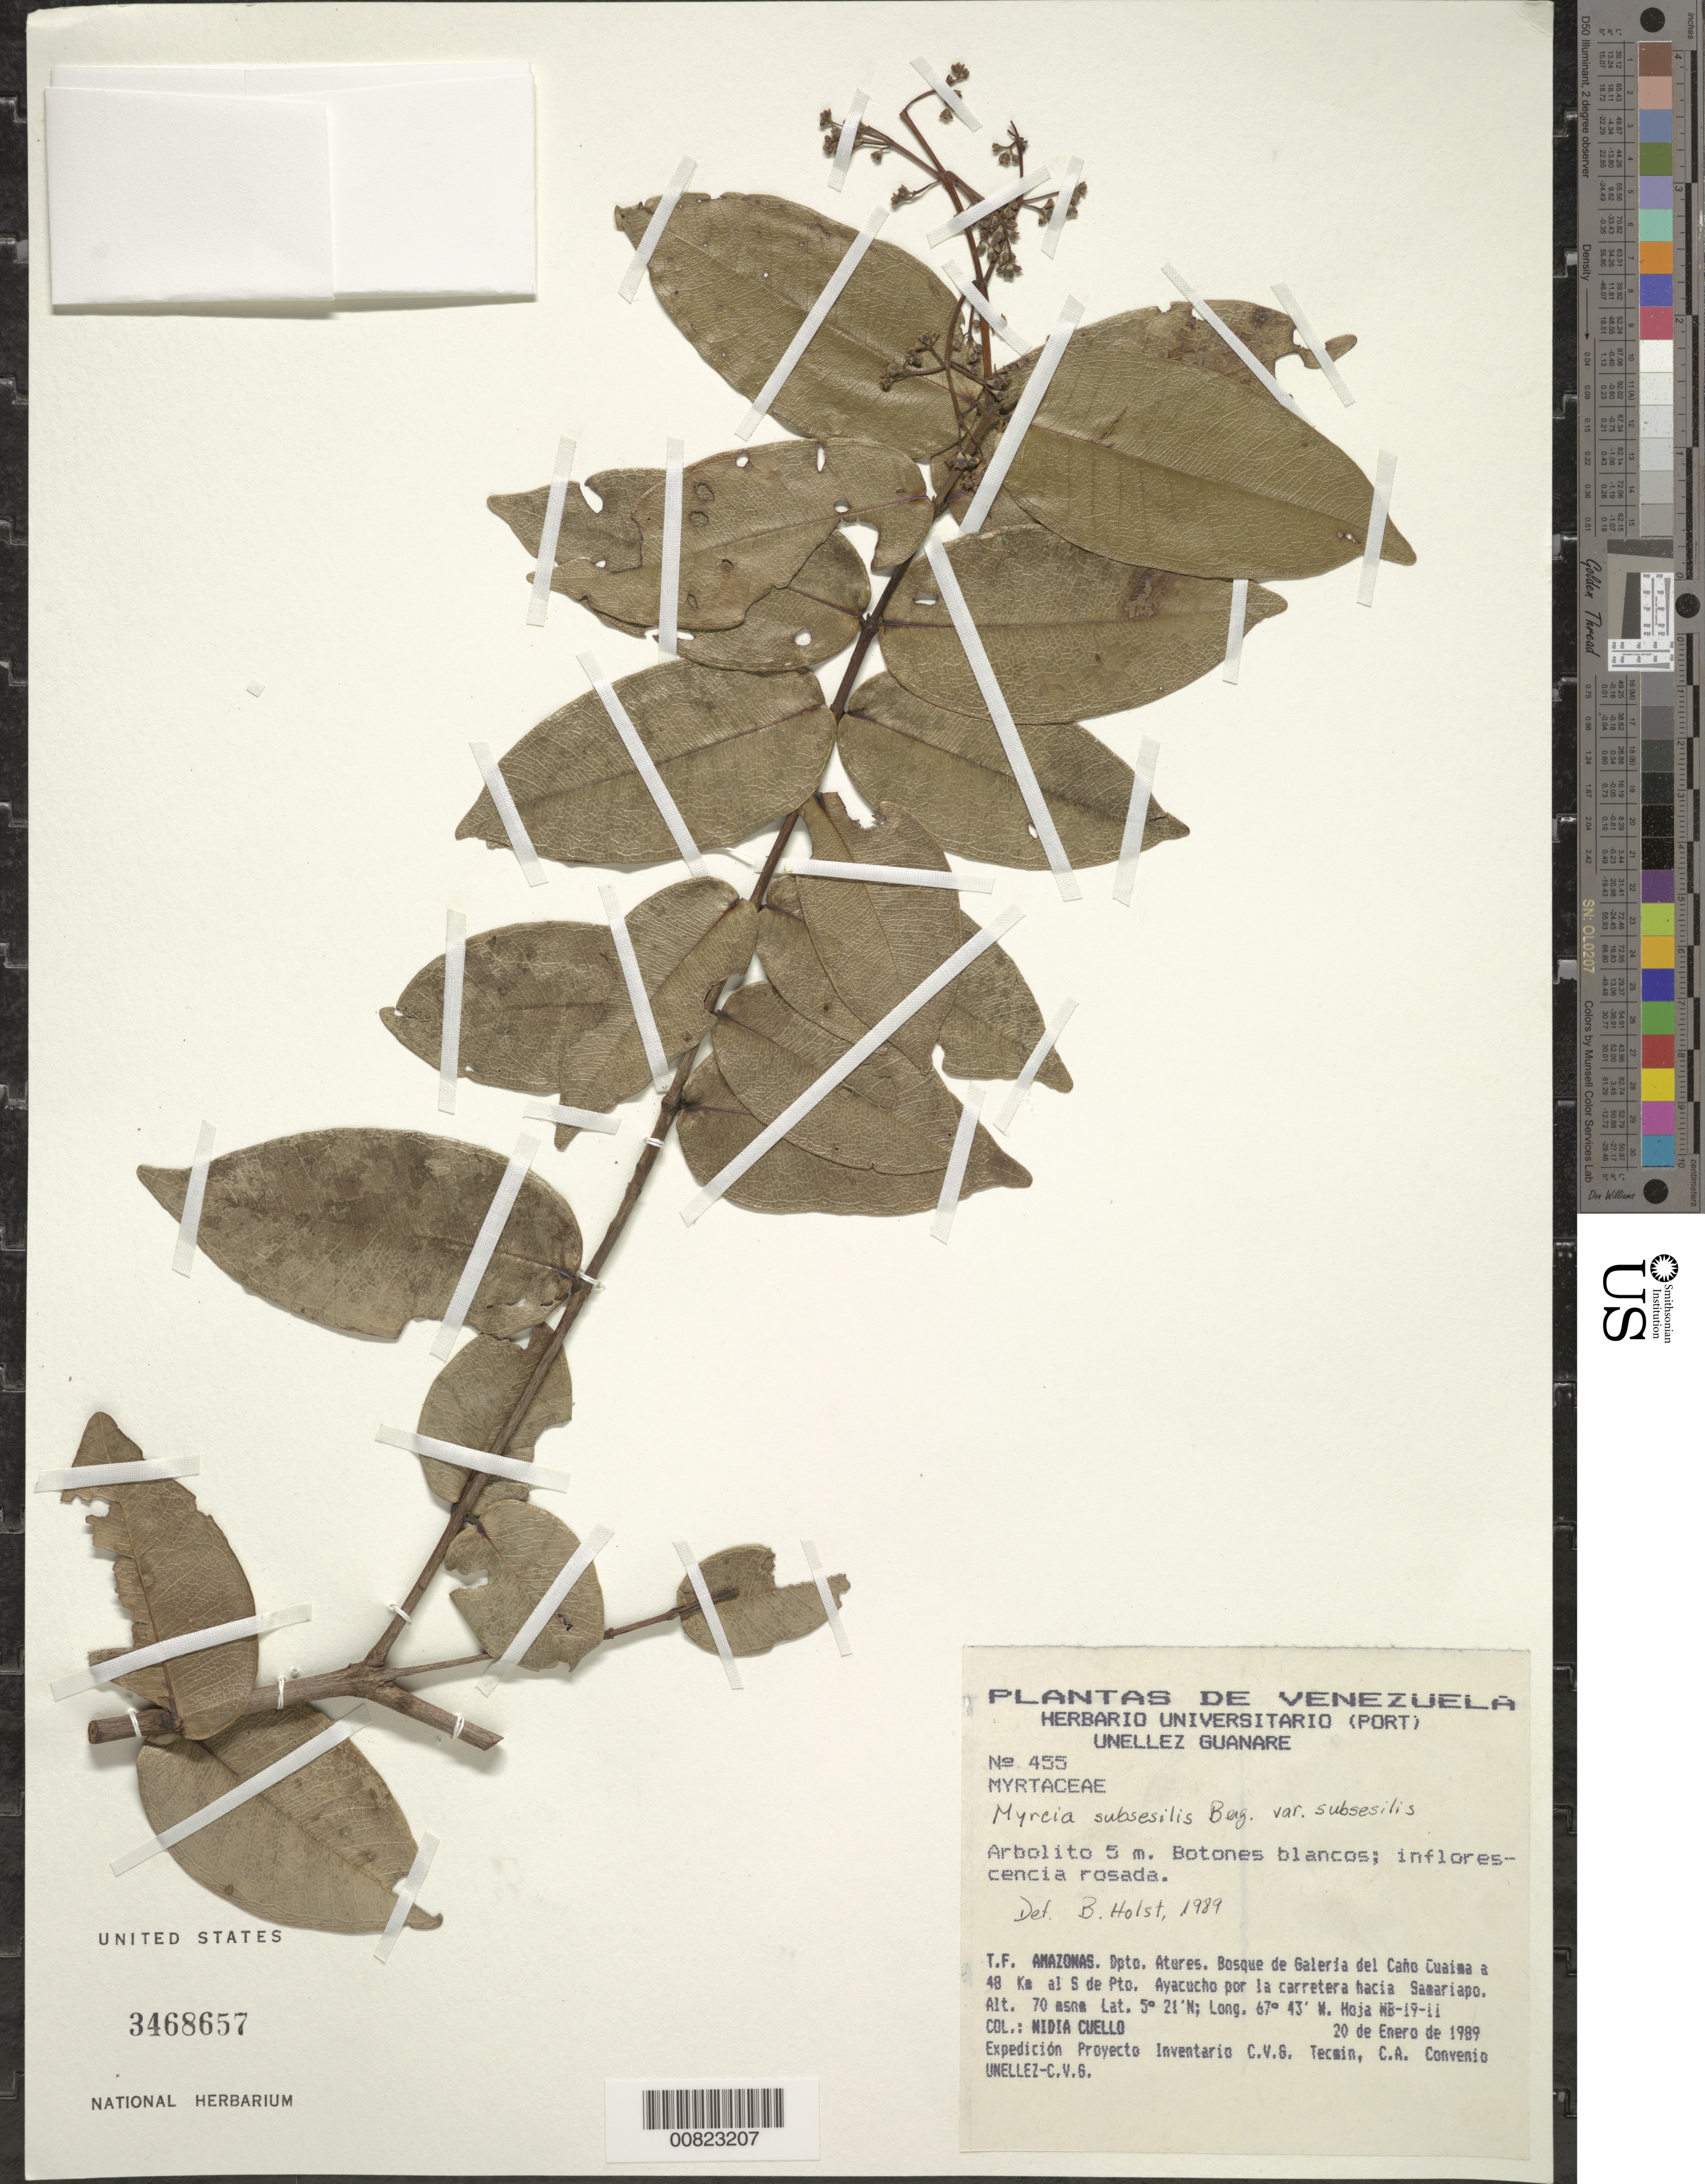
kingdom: Plantae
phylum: Tracheophyta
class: Magnoliopsida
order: Myrtales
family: Myrtaceae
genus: Myrcia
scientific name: Myrcia subsessilis var. subsessilis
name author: O. Berg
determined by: Holst, Bruce K.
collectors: N. L. Cuello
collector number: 455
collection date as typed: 20-Jan-89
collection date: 1989-01-20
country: Venezuela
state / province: Amazonas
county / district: Atures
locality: Caño Cuaima a 48 km S Pto. Ayacucho por la carretera hacia Samariapo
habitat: Gallery forest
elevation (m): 70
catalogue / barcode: US 3468657